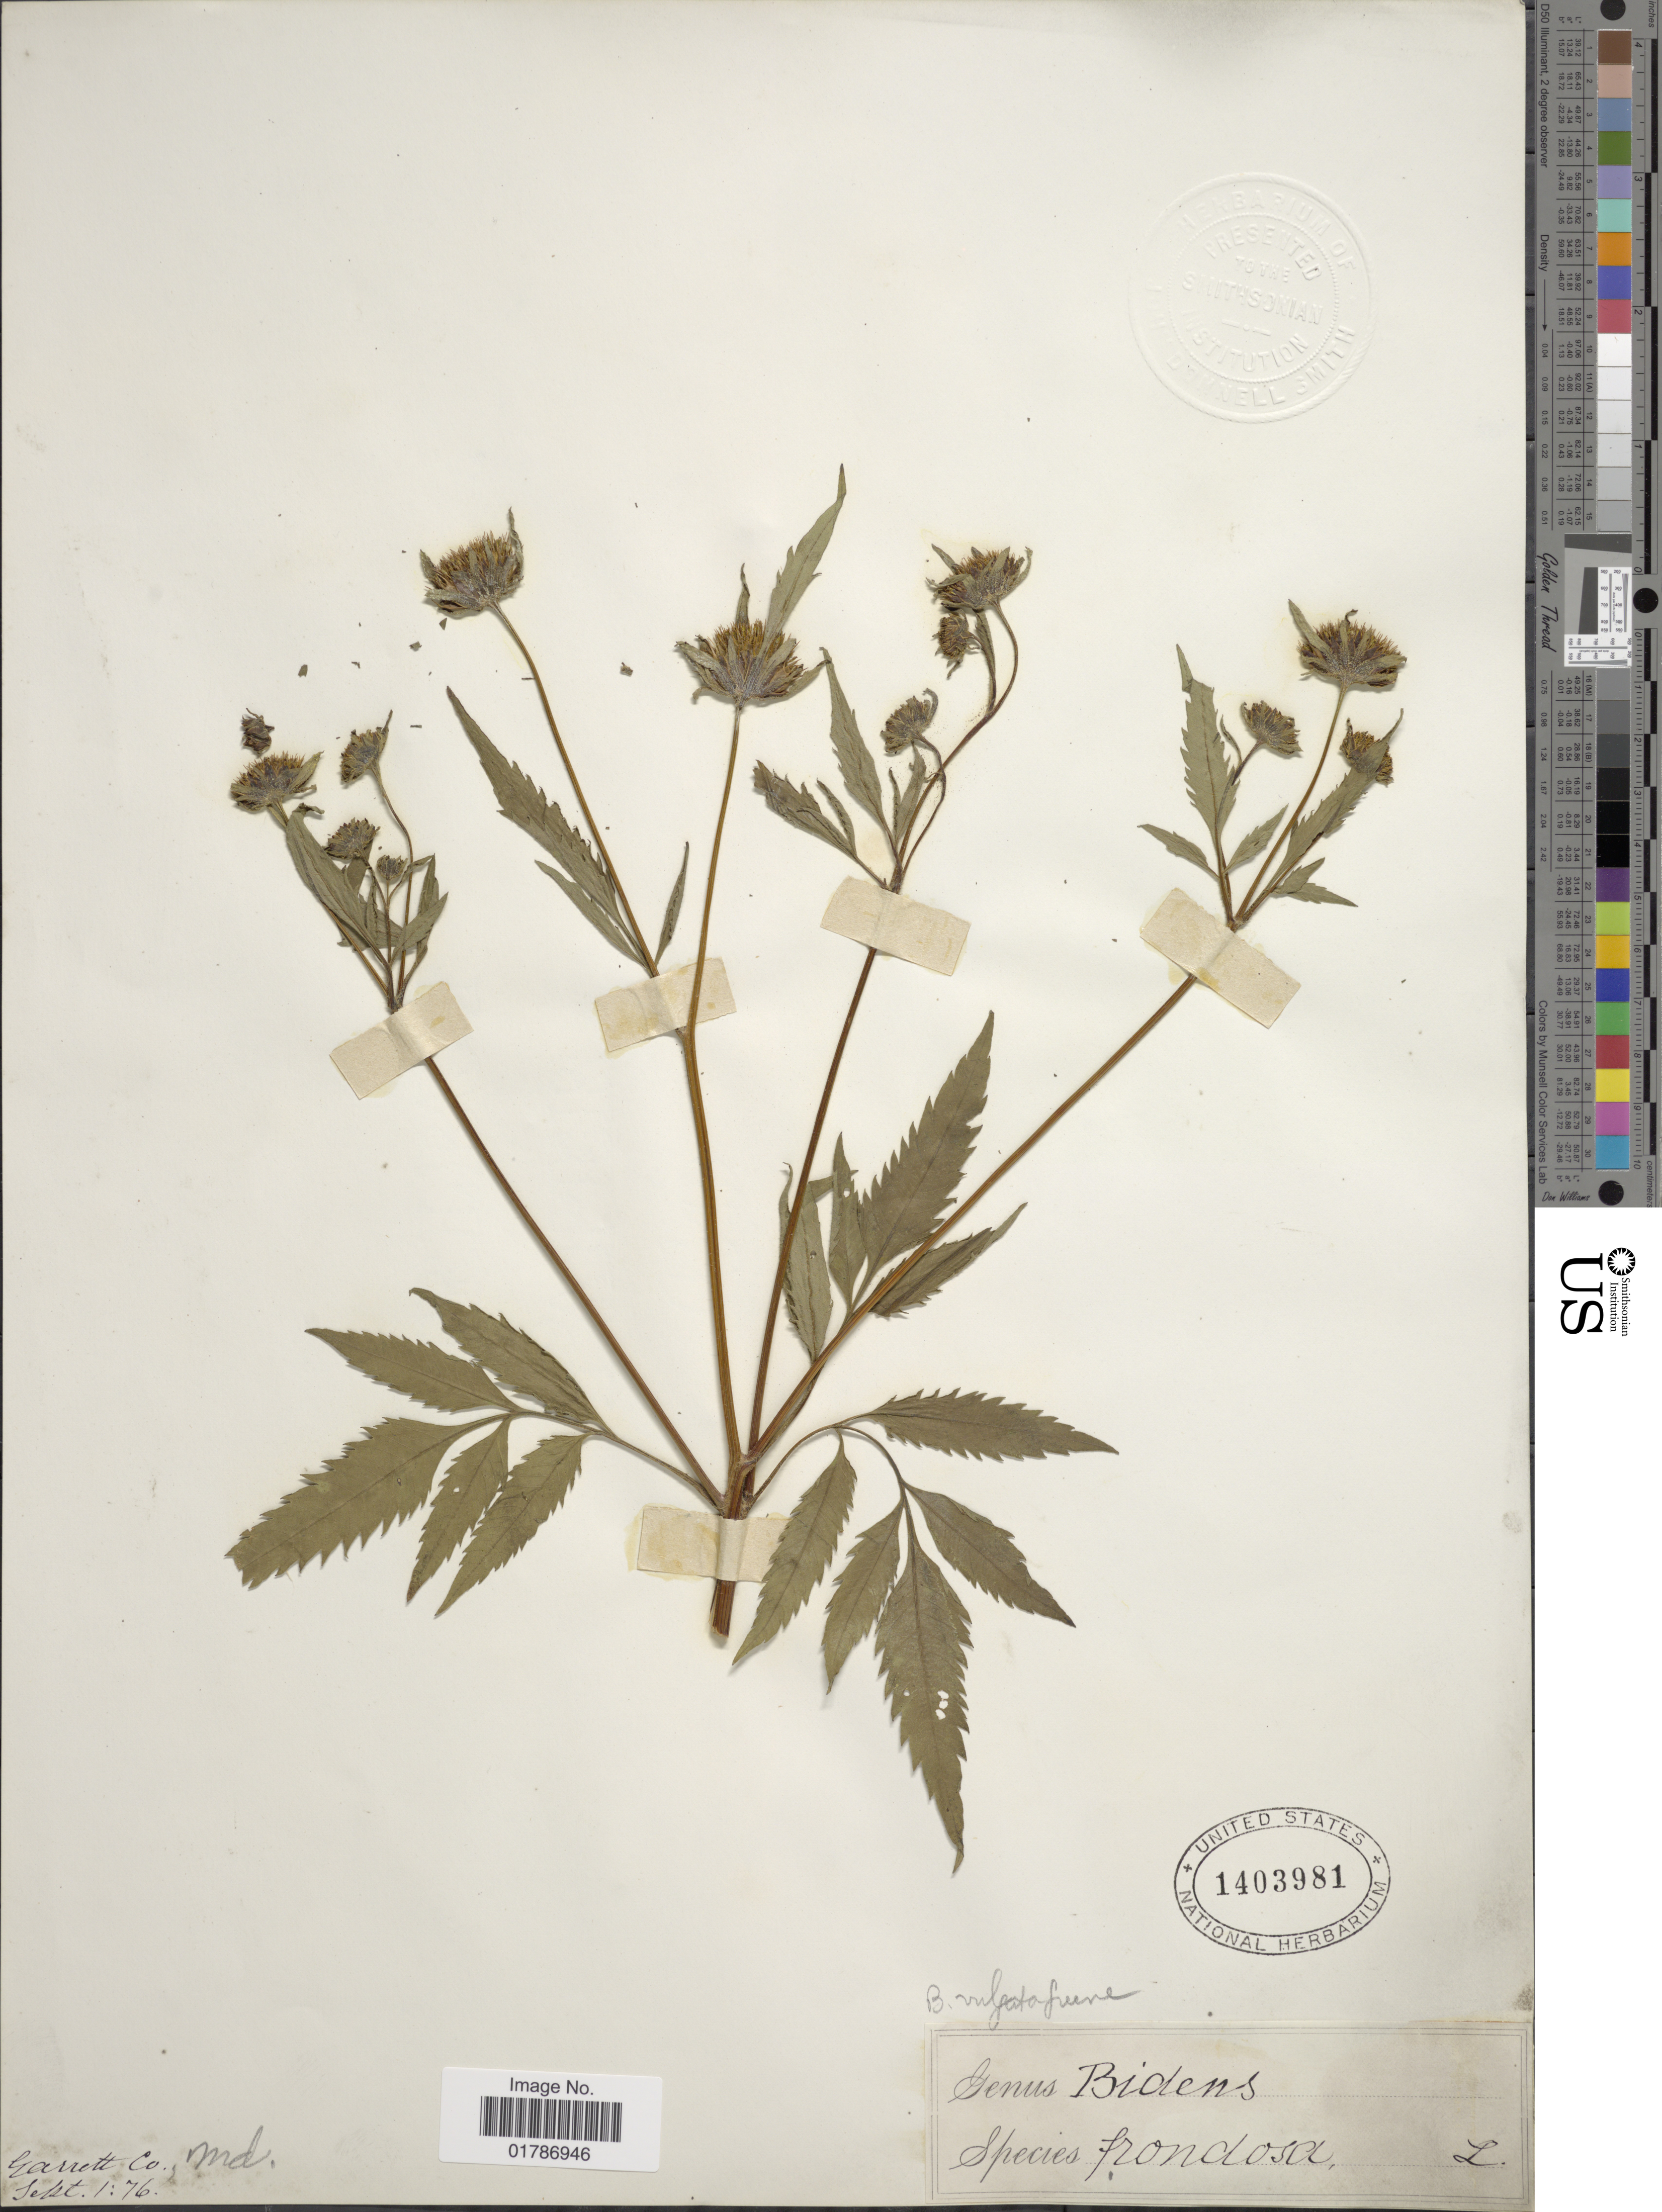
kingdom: Plantae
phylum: Tracheophyta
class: Magnoliopsida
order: Asterales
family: Asteraceae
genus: Bidens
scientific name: Bidens vulgata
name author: Greene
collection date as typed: Transcribed d/m/y: 1/9/76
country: United States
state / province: Maryland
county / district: Garrett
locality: Garrett Co., Md.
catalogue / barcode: US 1403981